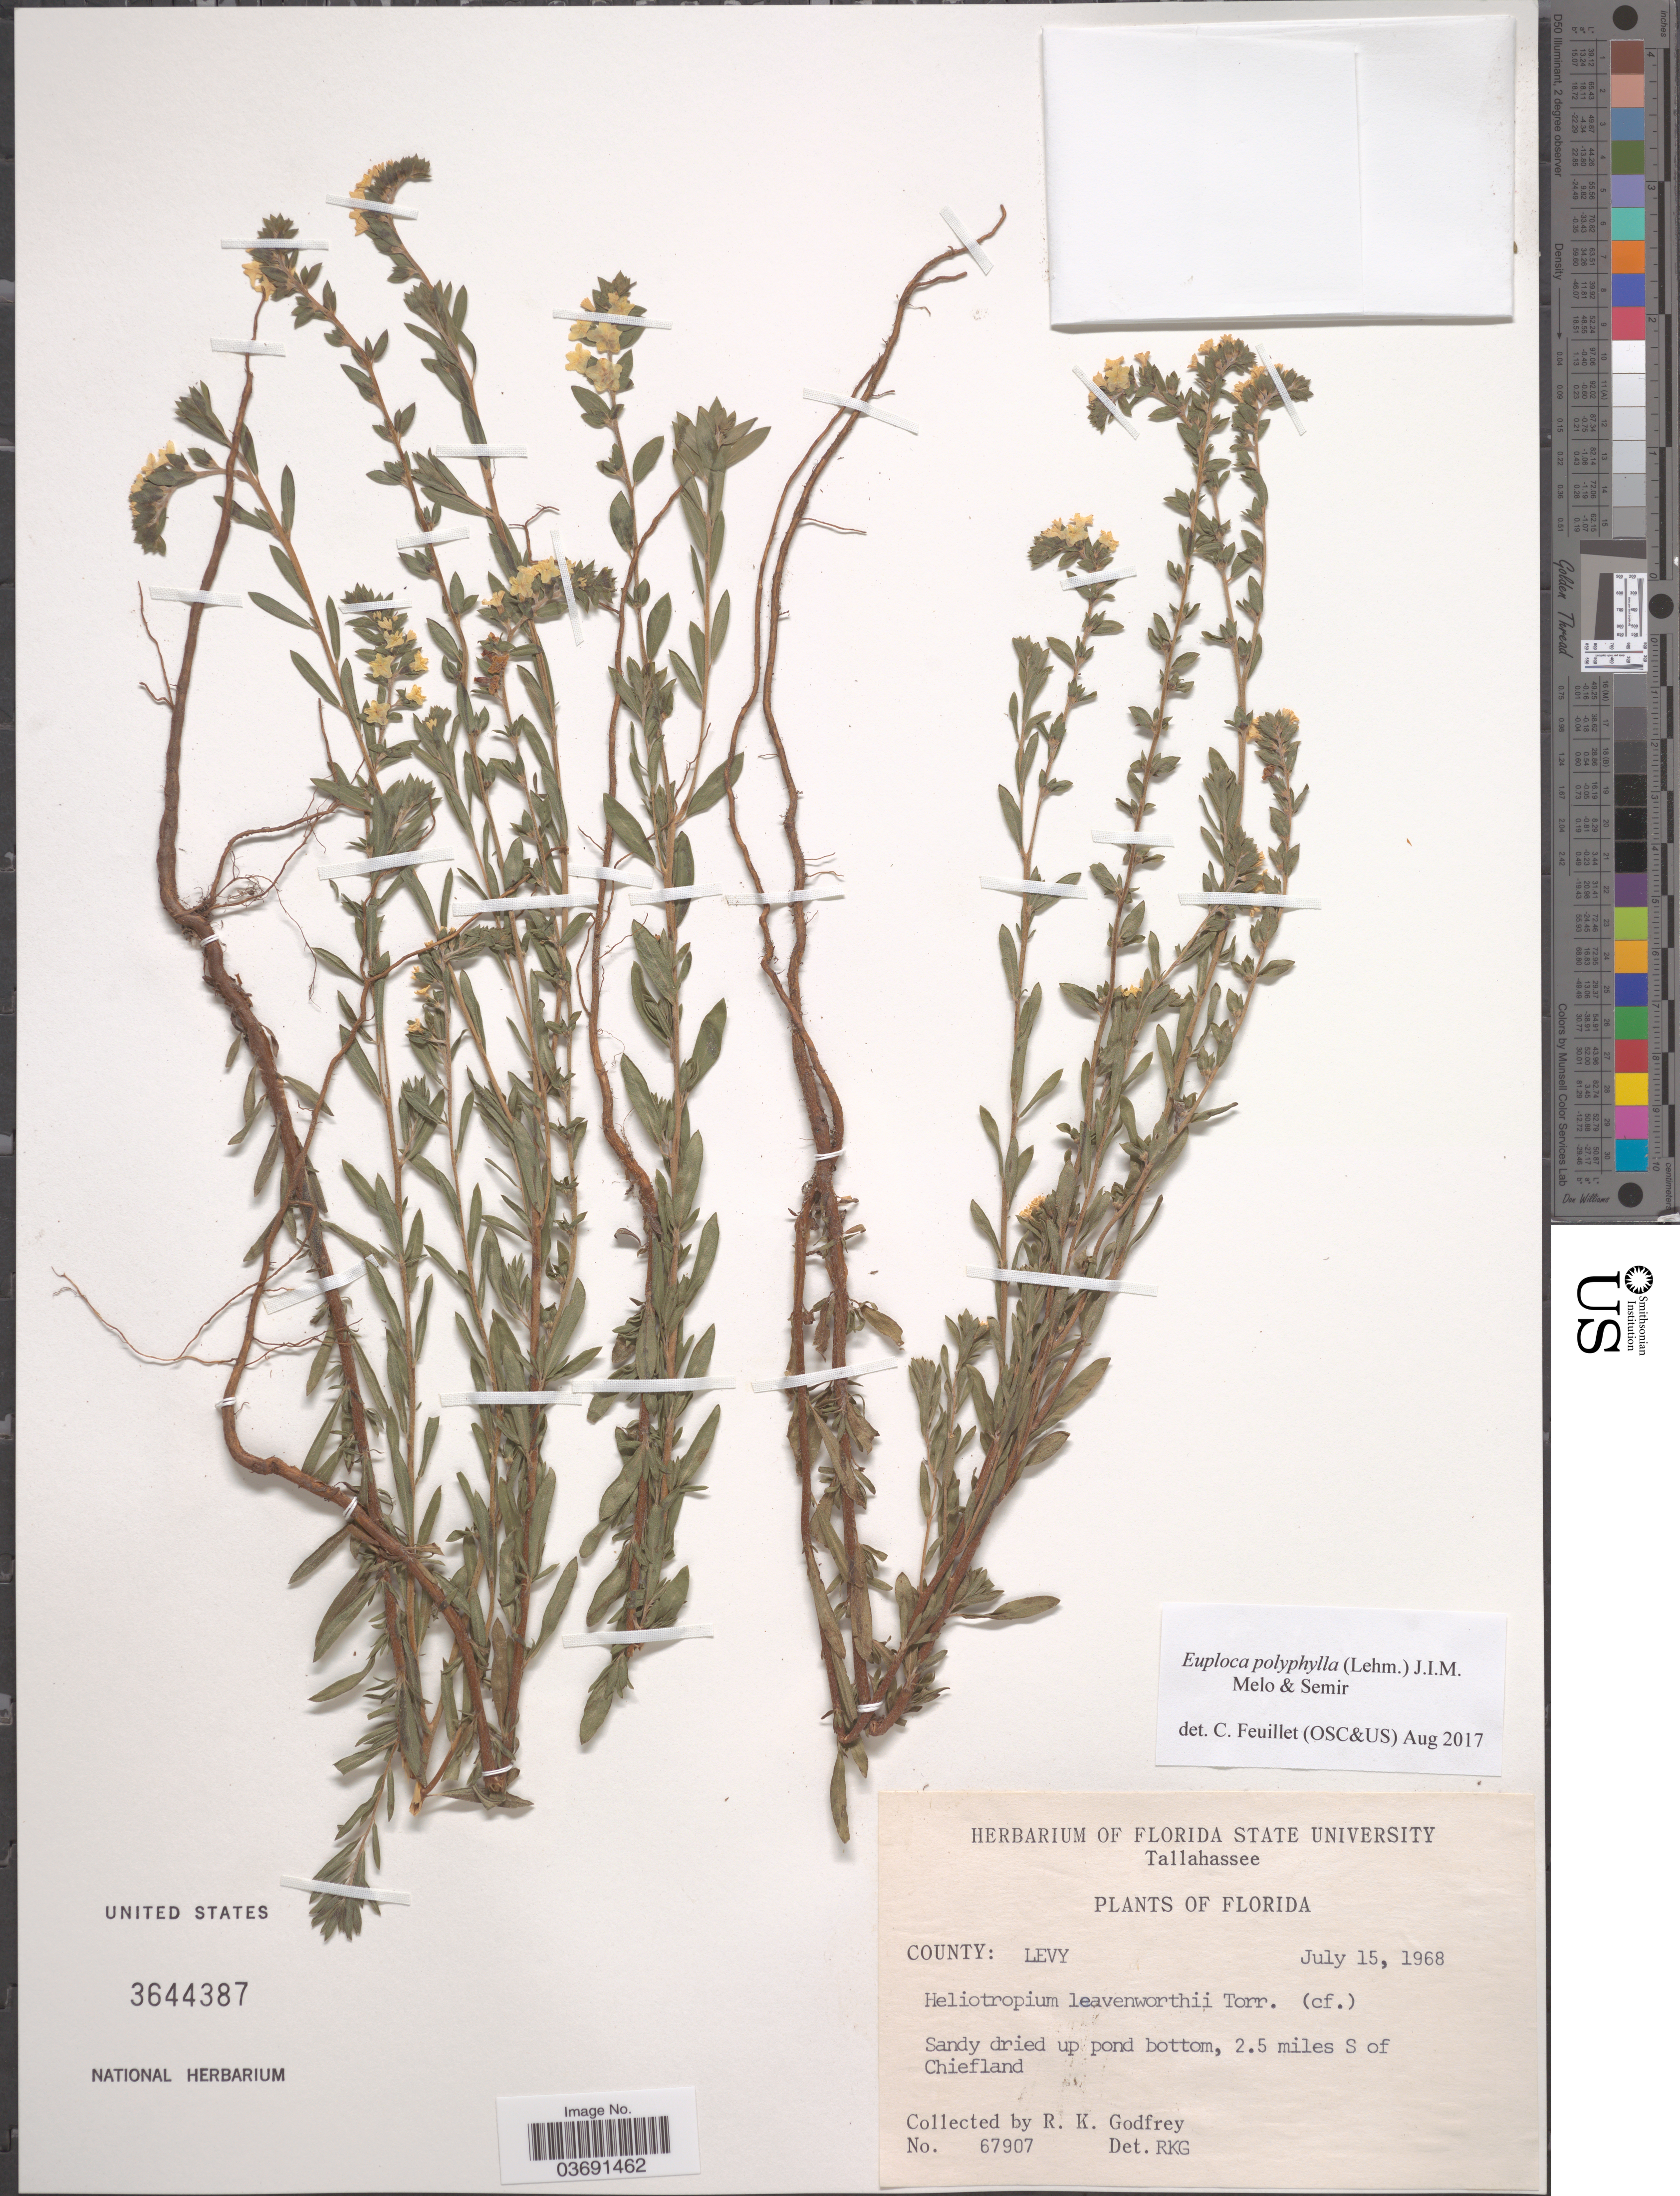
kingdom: Plantae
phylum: Tracheophyta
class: Magnoliopsida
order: Boraginales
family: Heliotropiaceae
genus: Euploca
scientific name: Euploca polyphylla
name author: (Lehm.) J.I.M. Melo & Semir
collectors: R. K. Godfrey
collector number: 67907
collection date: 1968-07-15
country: United States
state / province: Florida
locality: Tallahassee. County: Levy. Sandy dried up pond bottom, 2.5 miles S of Chiefland.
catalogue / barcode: US 3644387